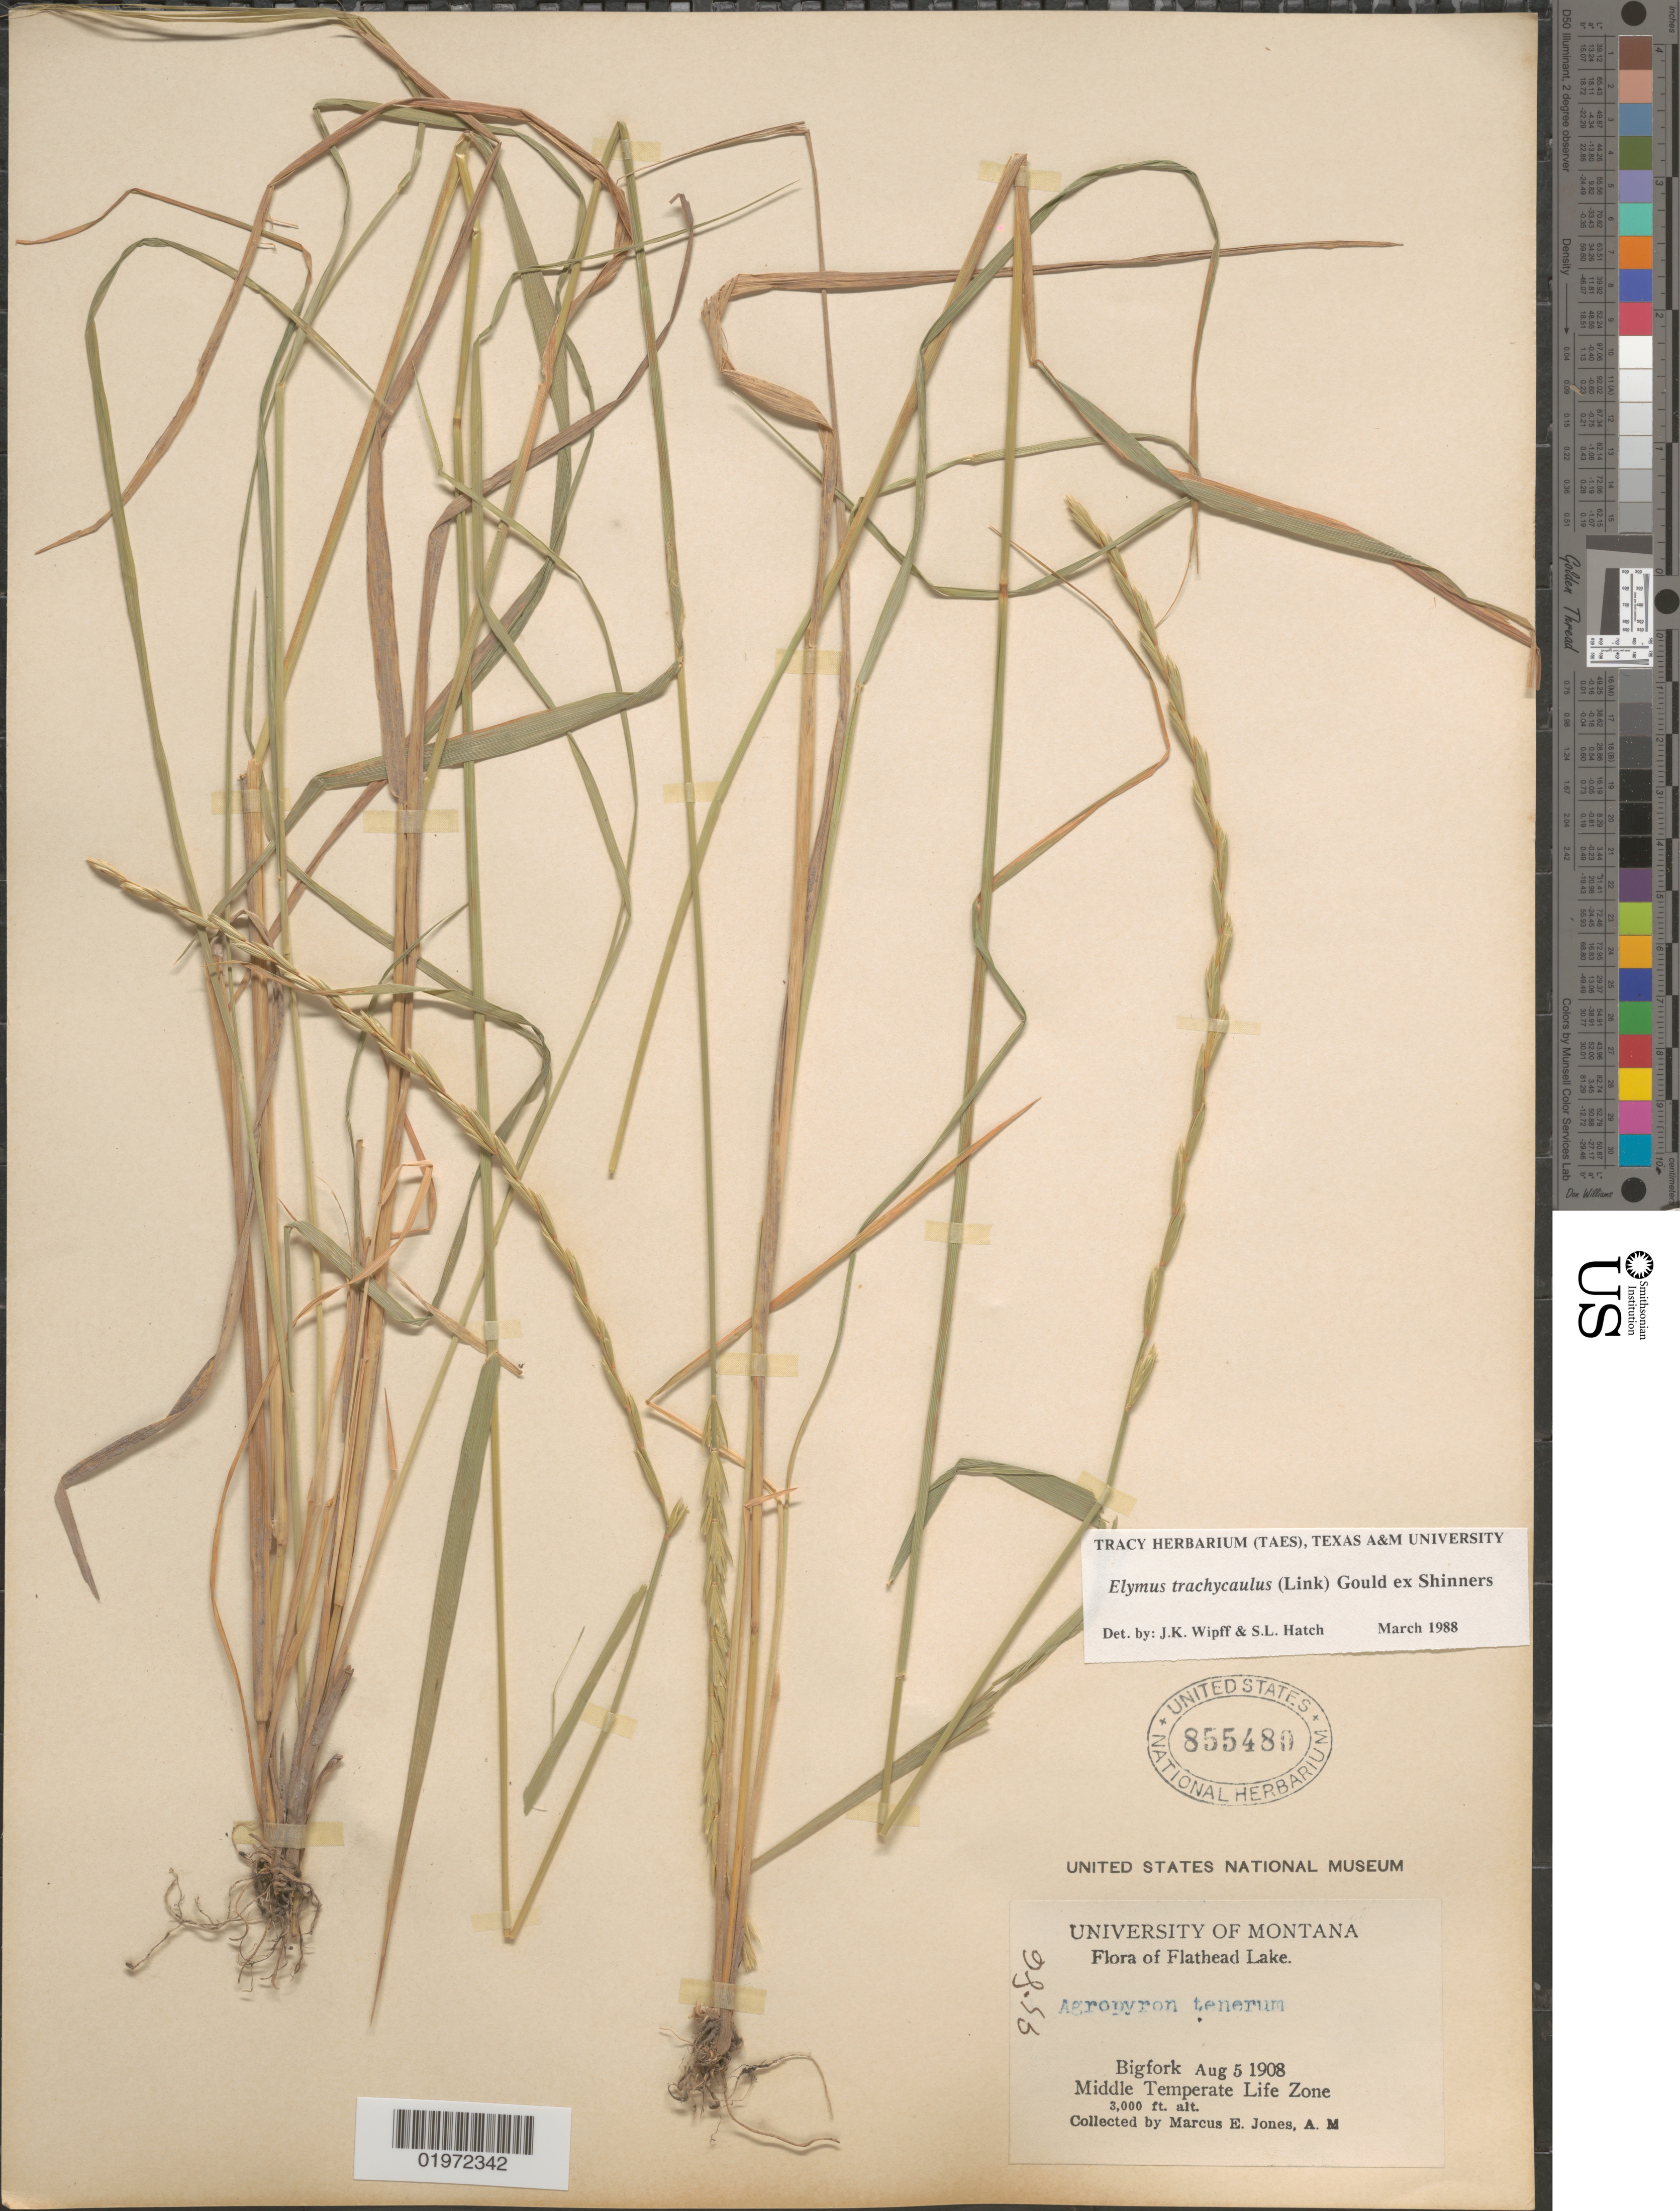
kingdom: Plantae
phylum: Tracheophyta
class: Liliopsida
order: Poales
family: Poaceae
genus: Elymus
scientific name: Elymus trachycaulus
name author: (Link) Gould ex Shinners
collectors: M. E. Jones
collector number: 9586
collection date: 1908-08-05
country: United States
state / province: Montana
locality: Flathead Lake. Bigfork. Middle Temperate Life Zone.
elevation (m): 914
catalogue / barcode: US 855480